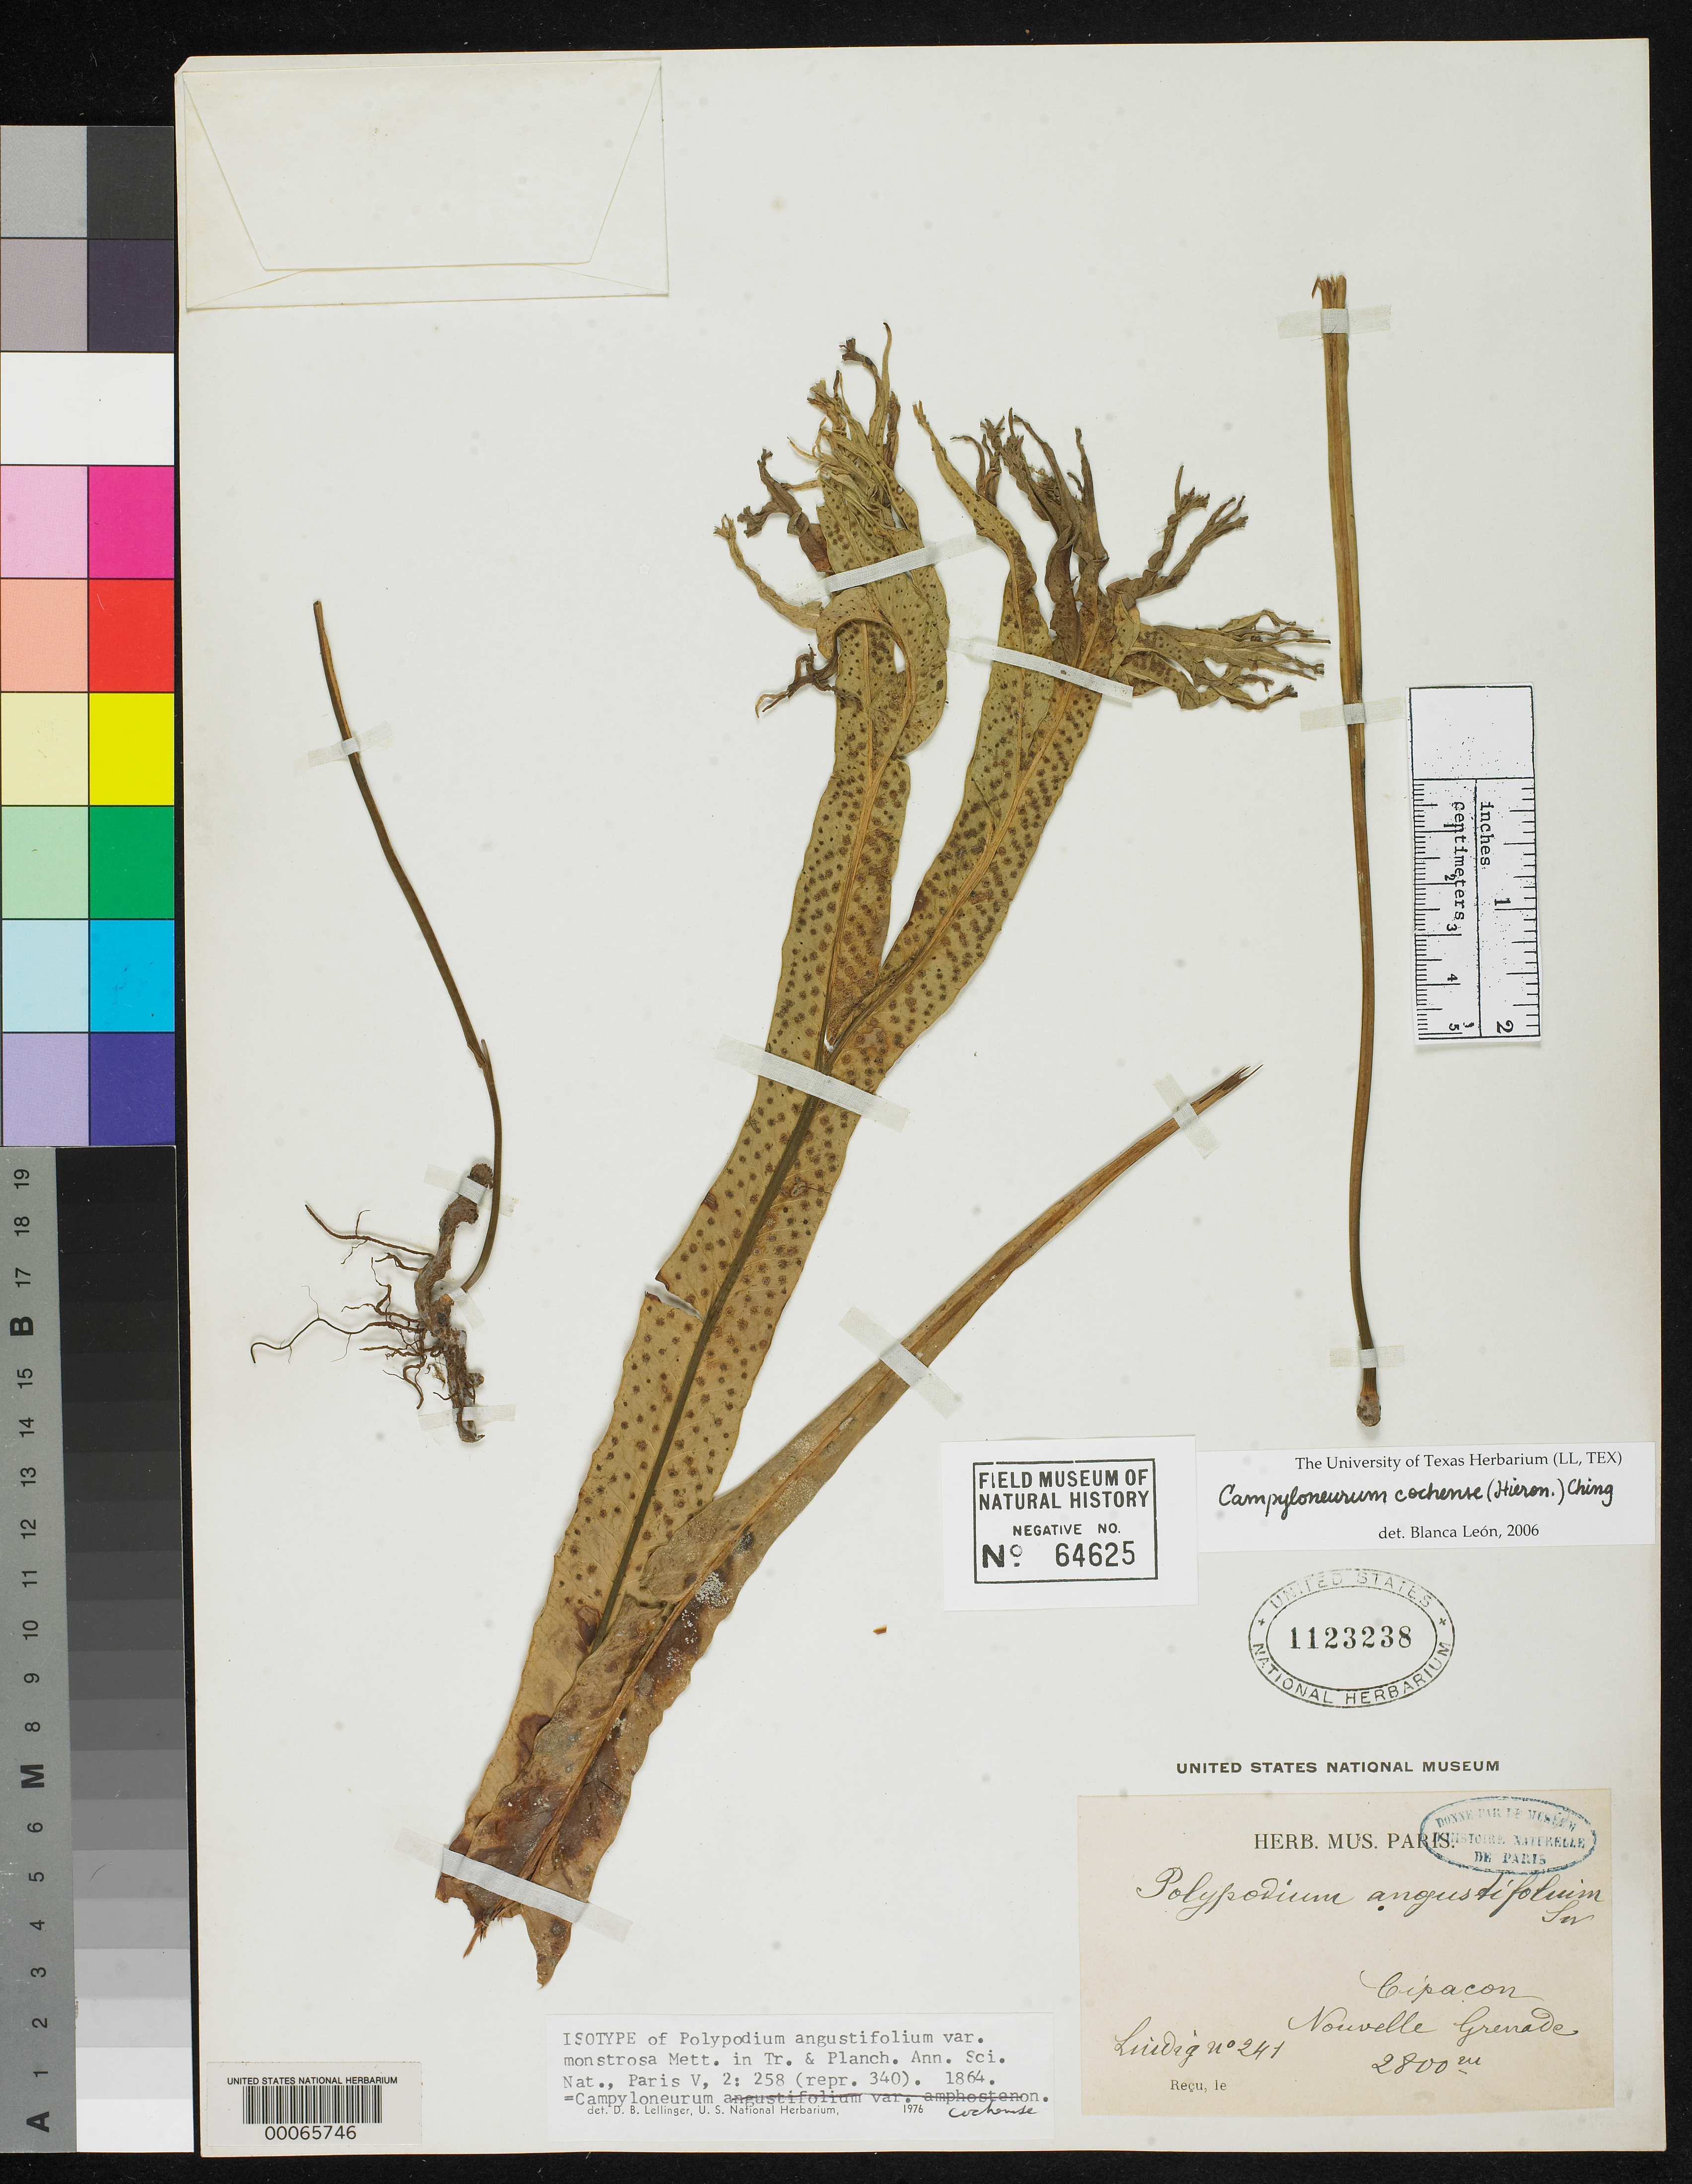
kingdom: Plantae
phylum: Tracheophyta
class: Polypodiopsida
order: Polypodiales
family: Polypodiaceae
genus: Polypodium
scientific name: Polypodium angustifolium var. monstrosa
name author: Mett. in Triana & Planch.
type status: Isotype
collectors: A. Lindig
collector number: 241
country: Colombia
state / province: Cundinamarca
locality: Cipacon.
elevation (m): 2800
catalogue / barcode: US 1123238